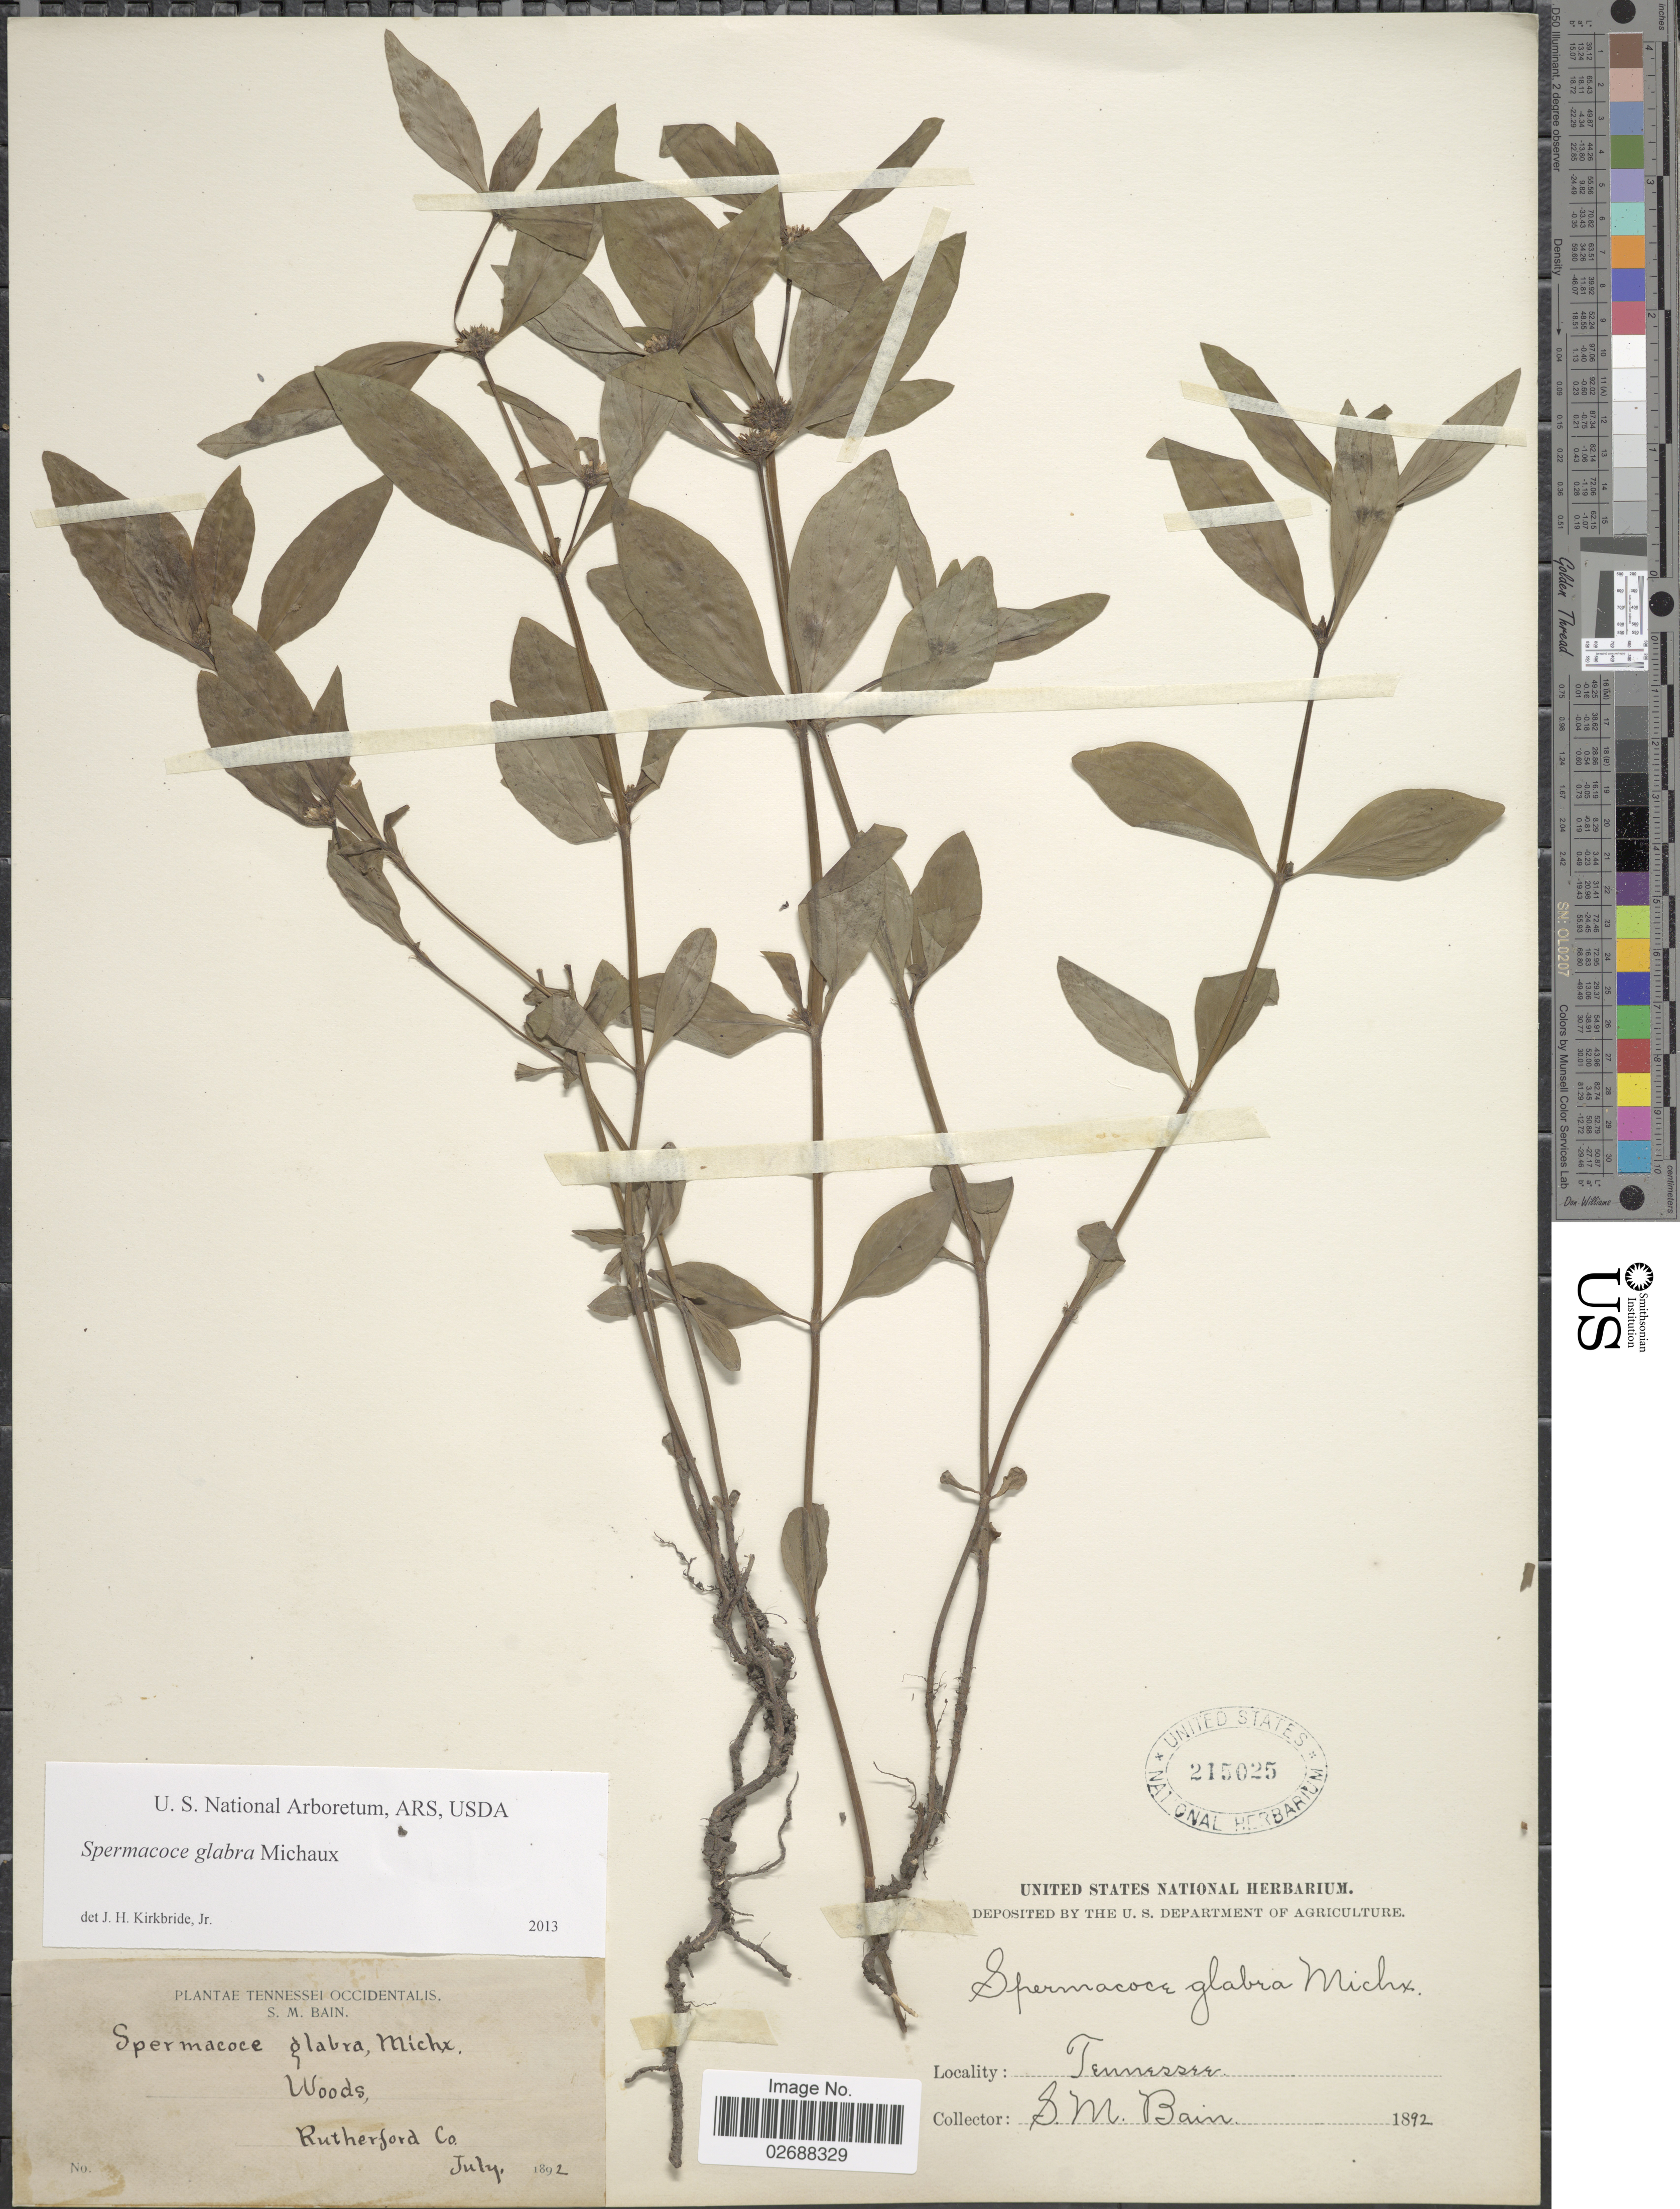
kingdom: Plantae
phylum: Tracheophyta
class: Magnoliopsida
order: Gentianales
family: Rubiaceae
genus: Spermacoce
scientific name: Spermacoce glabra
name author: Michx.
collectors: S. M. Bain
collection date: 1892-07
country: United States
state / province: Tennessee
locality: Tennessei Occidentalis. Rutherford Co.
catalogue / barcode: US 215025